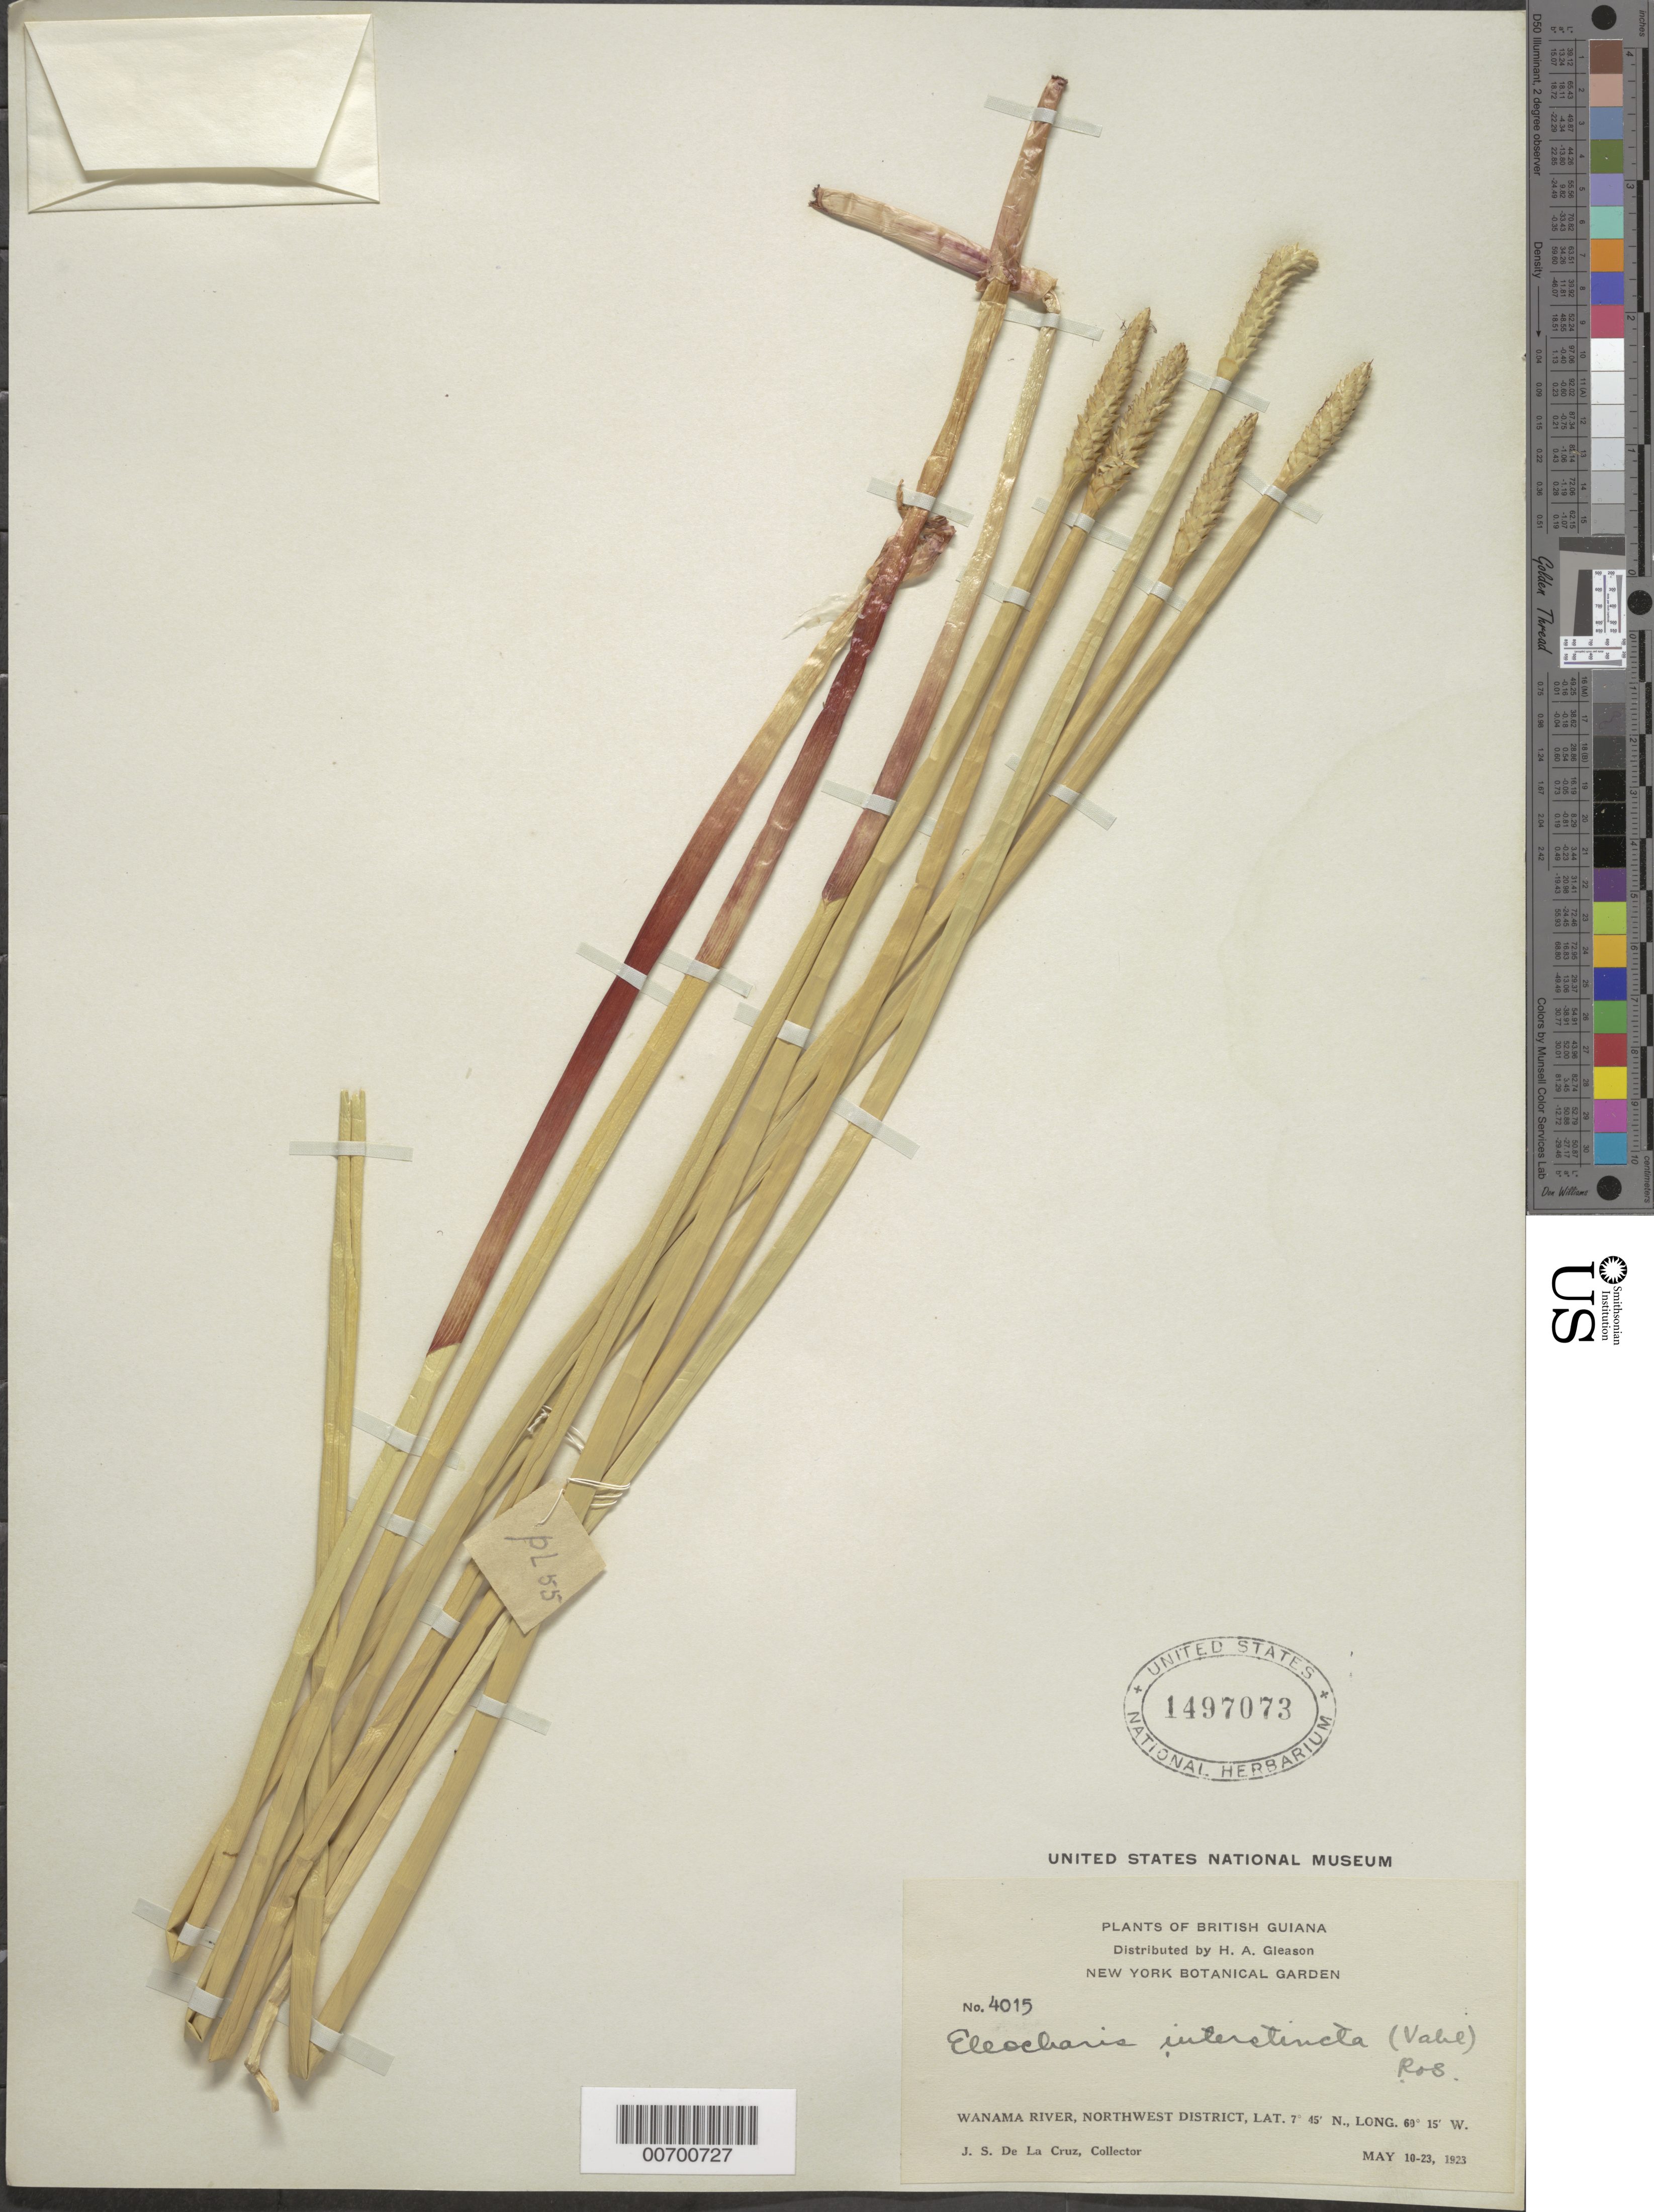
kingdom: Plantae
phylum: Tracheophyta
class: Liliopsida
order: Poales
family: Cyperaceae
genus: Eleocharis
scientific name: Eleocharis interstincta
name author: (Vahl) Roem. & Schult.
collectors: J. S. de la Cruz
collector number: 4015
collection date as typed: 10-May-23 to 23-May-23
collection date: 1923-05-10/1923-05-23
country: Guyana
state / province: Barima-Waini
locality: Wanama R., NW District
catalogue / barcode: US 1497073